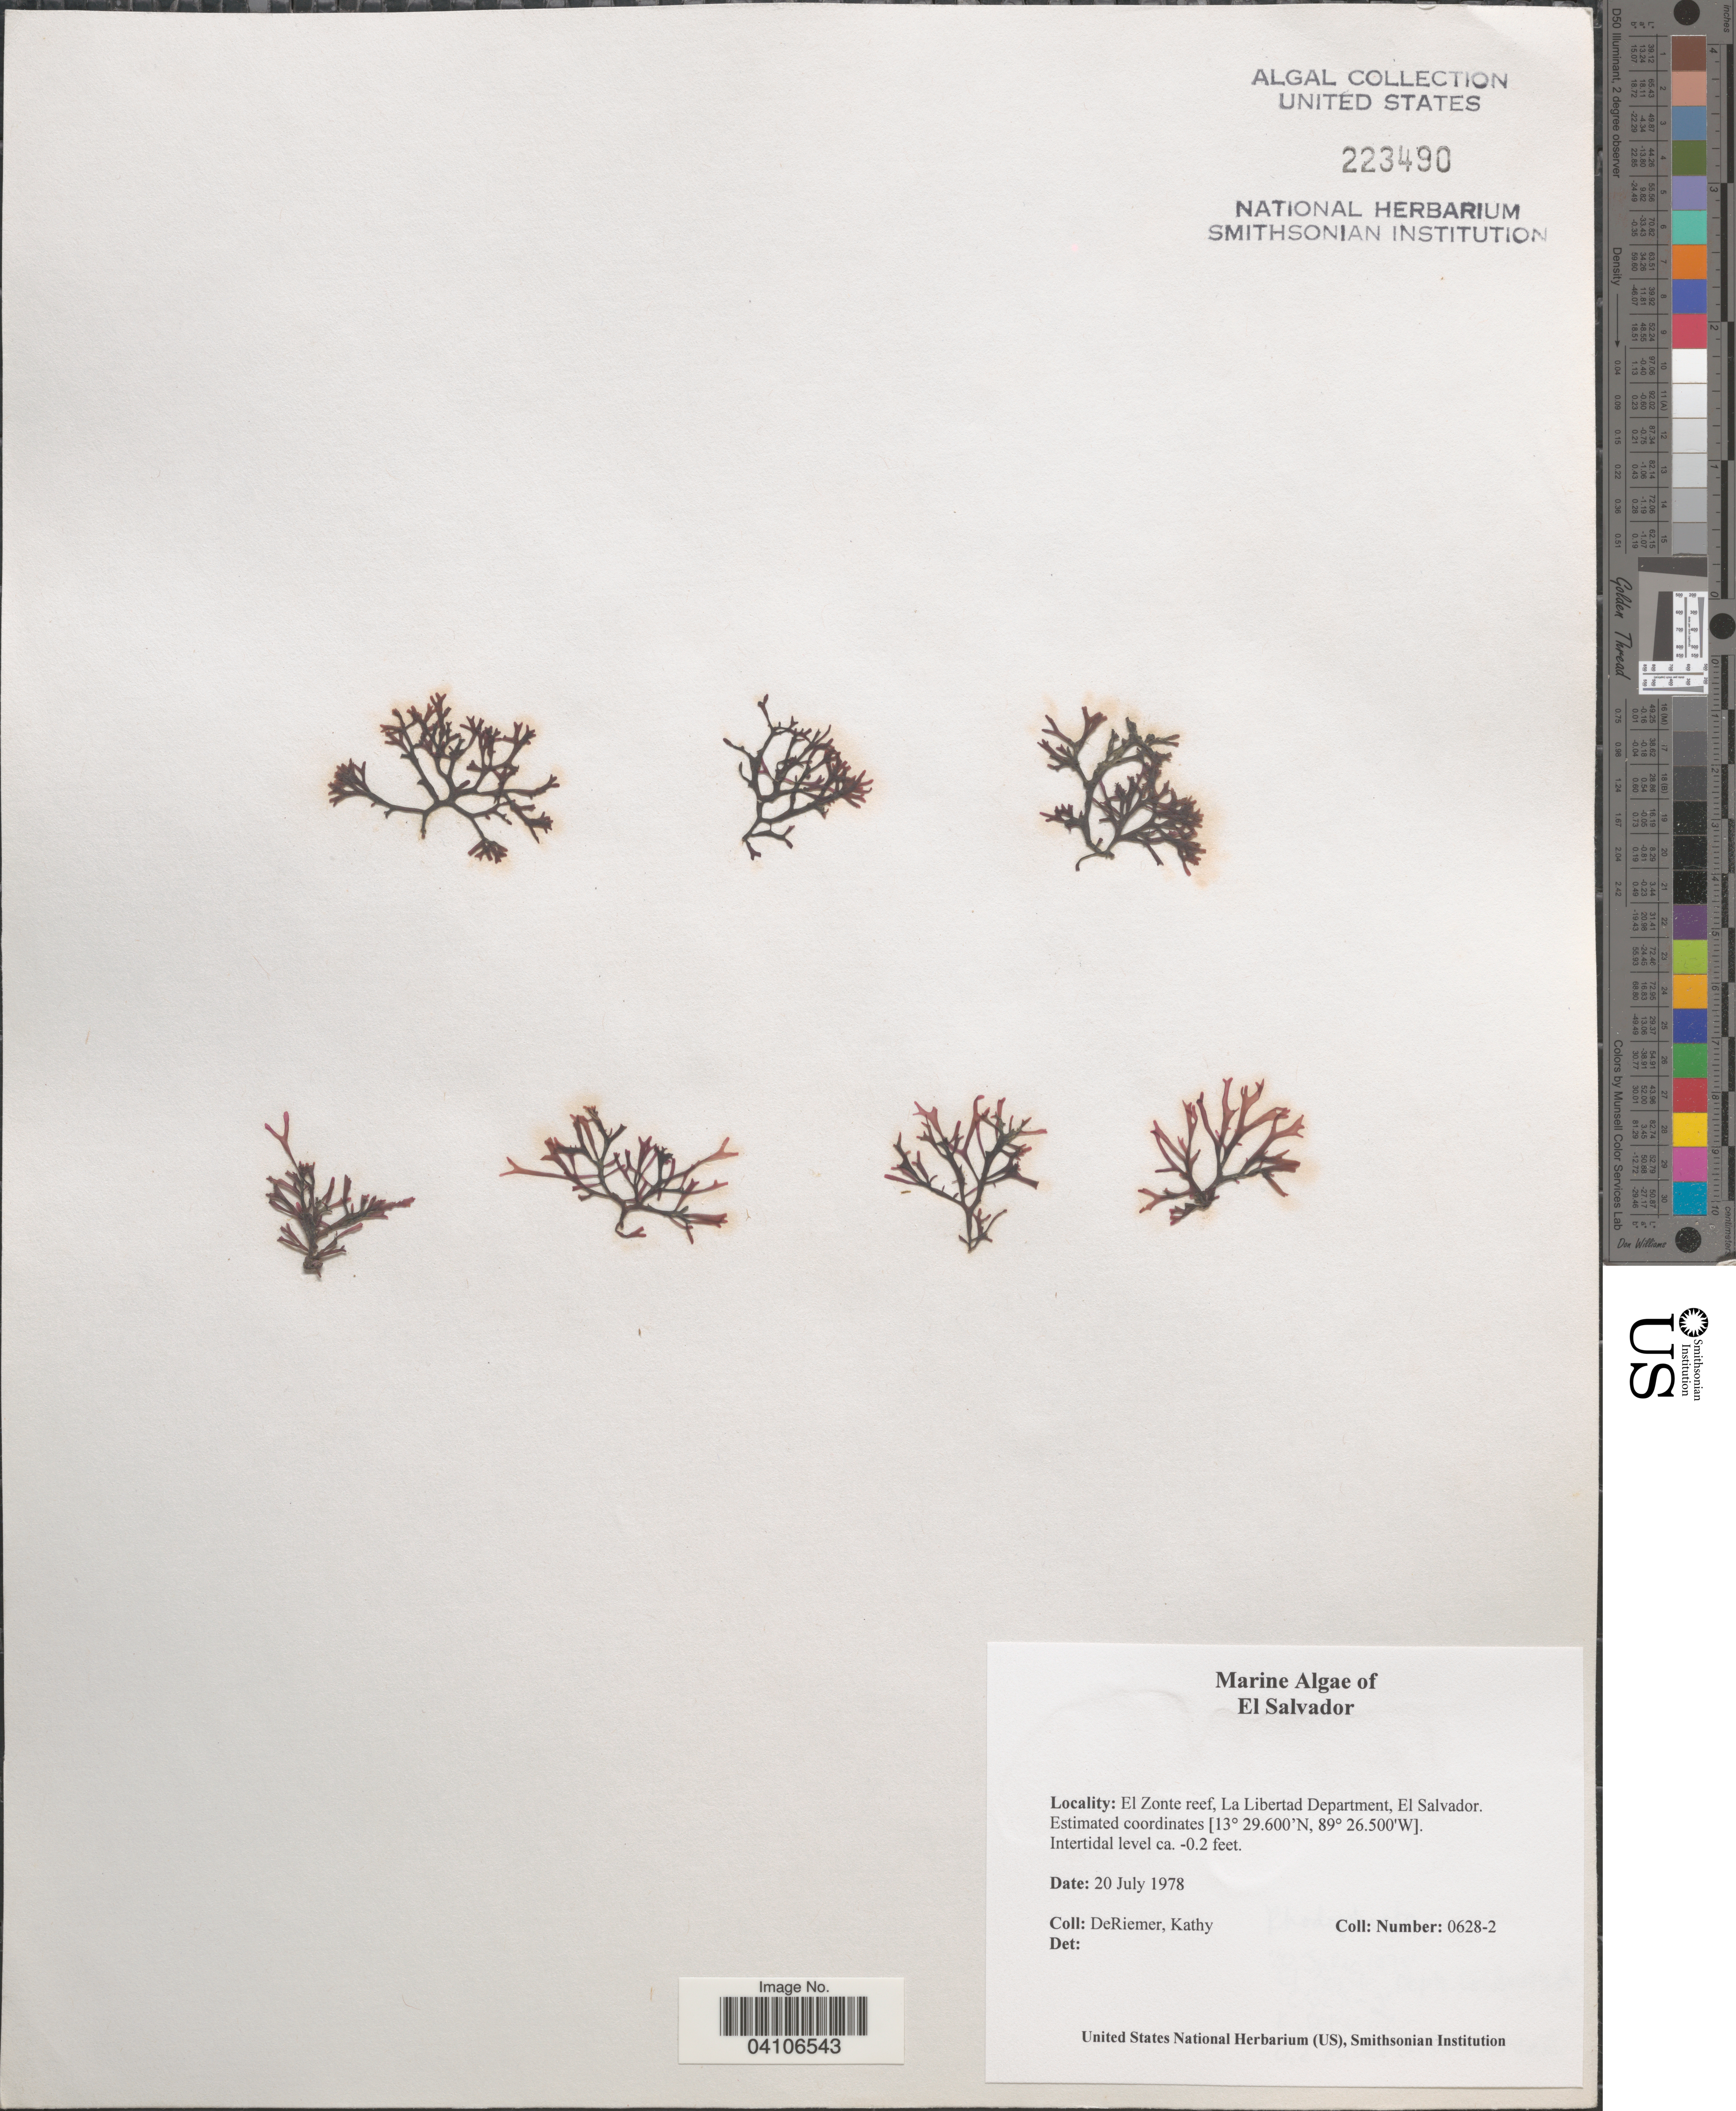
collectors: K. DeRiemer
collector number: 0628-2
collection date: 1978-07-20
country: El Salvador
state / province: La Libertad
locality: El Zonte reef, La Libertad Department.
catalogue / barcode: US 223490